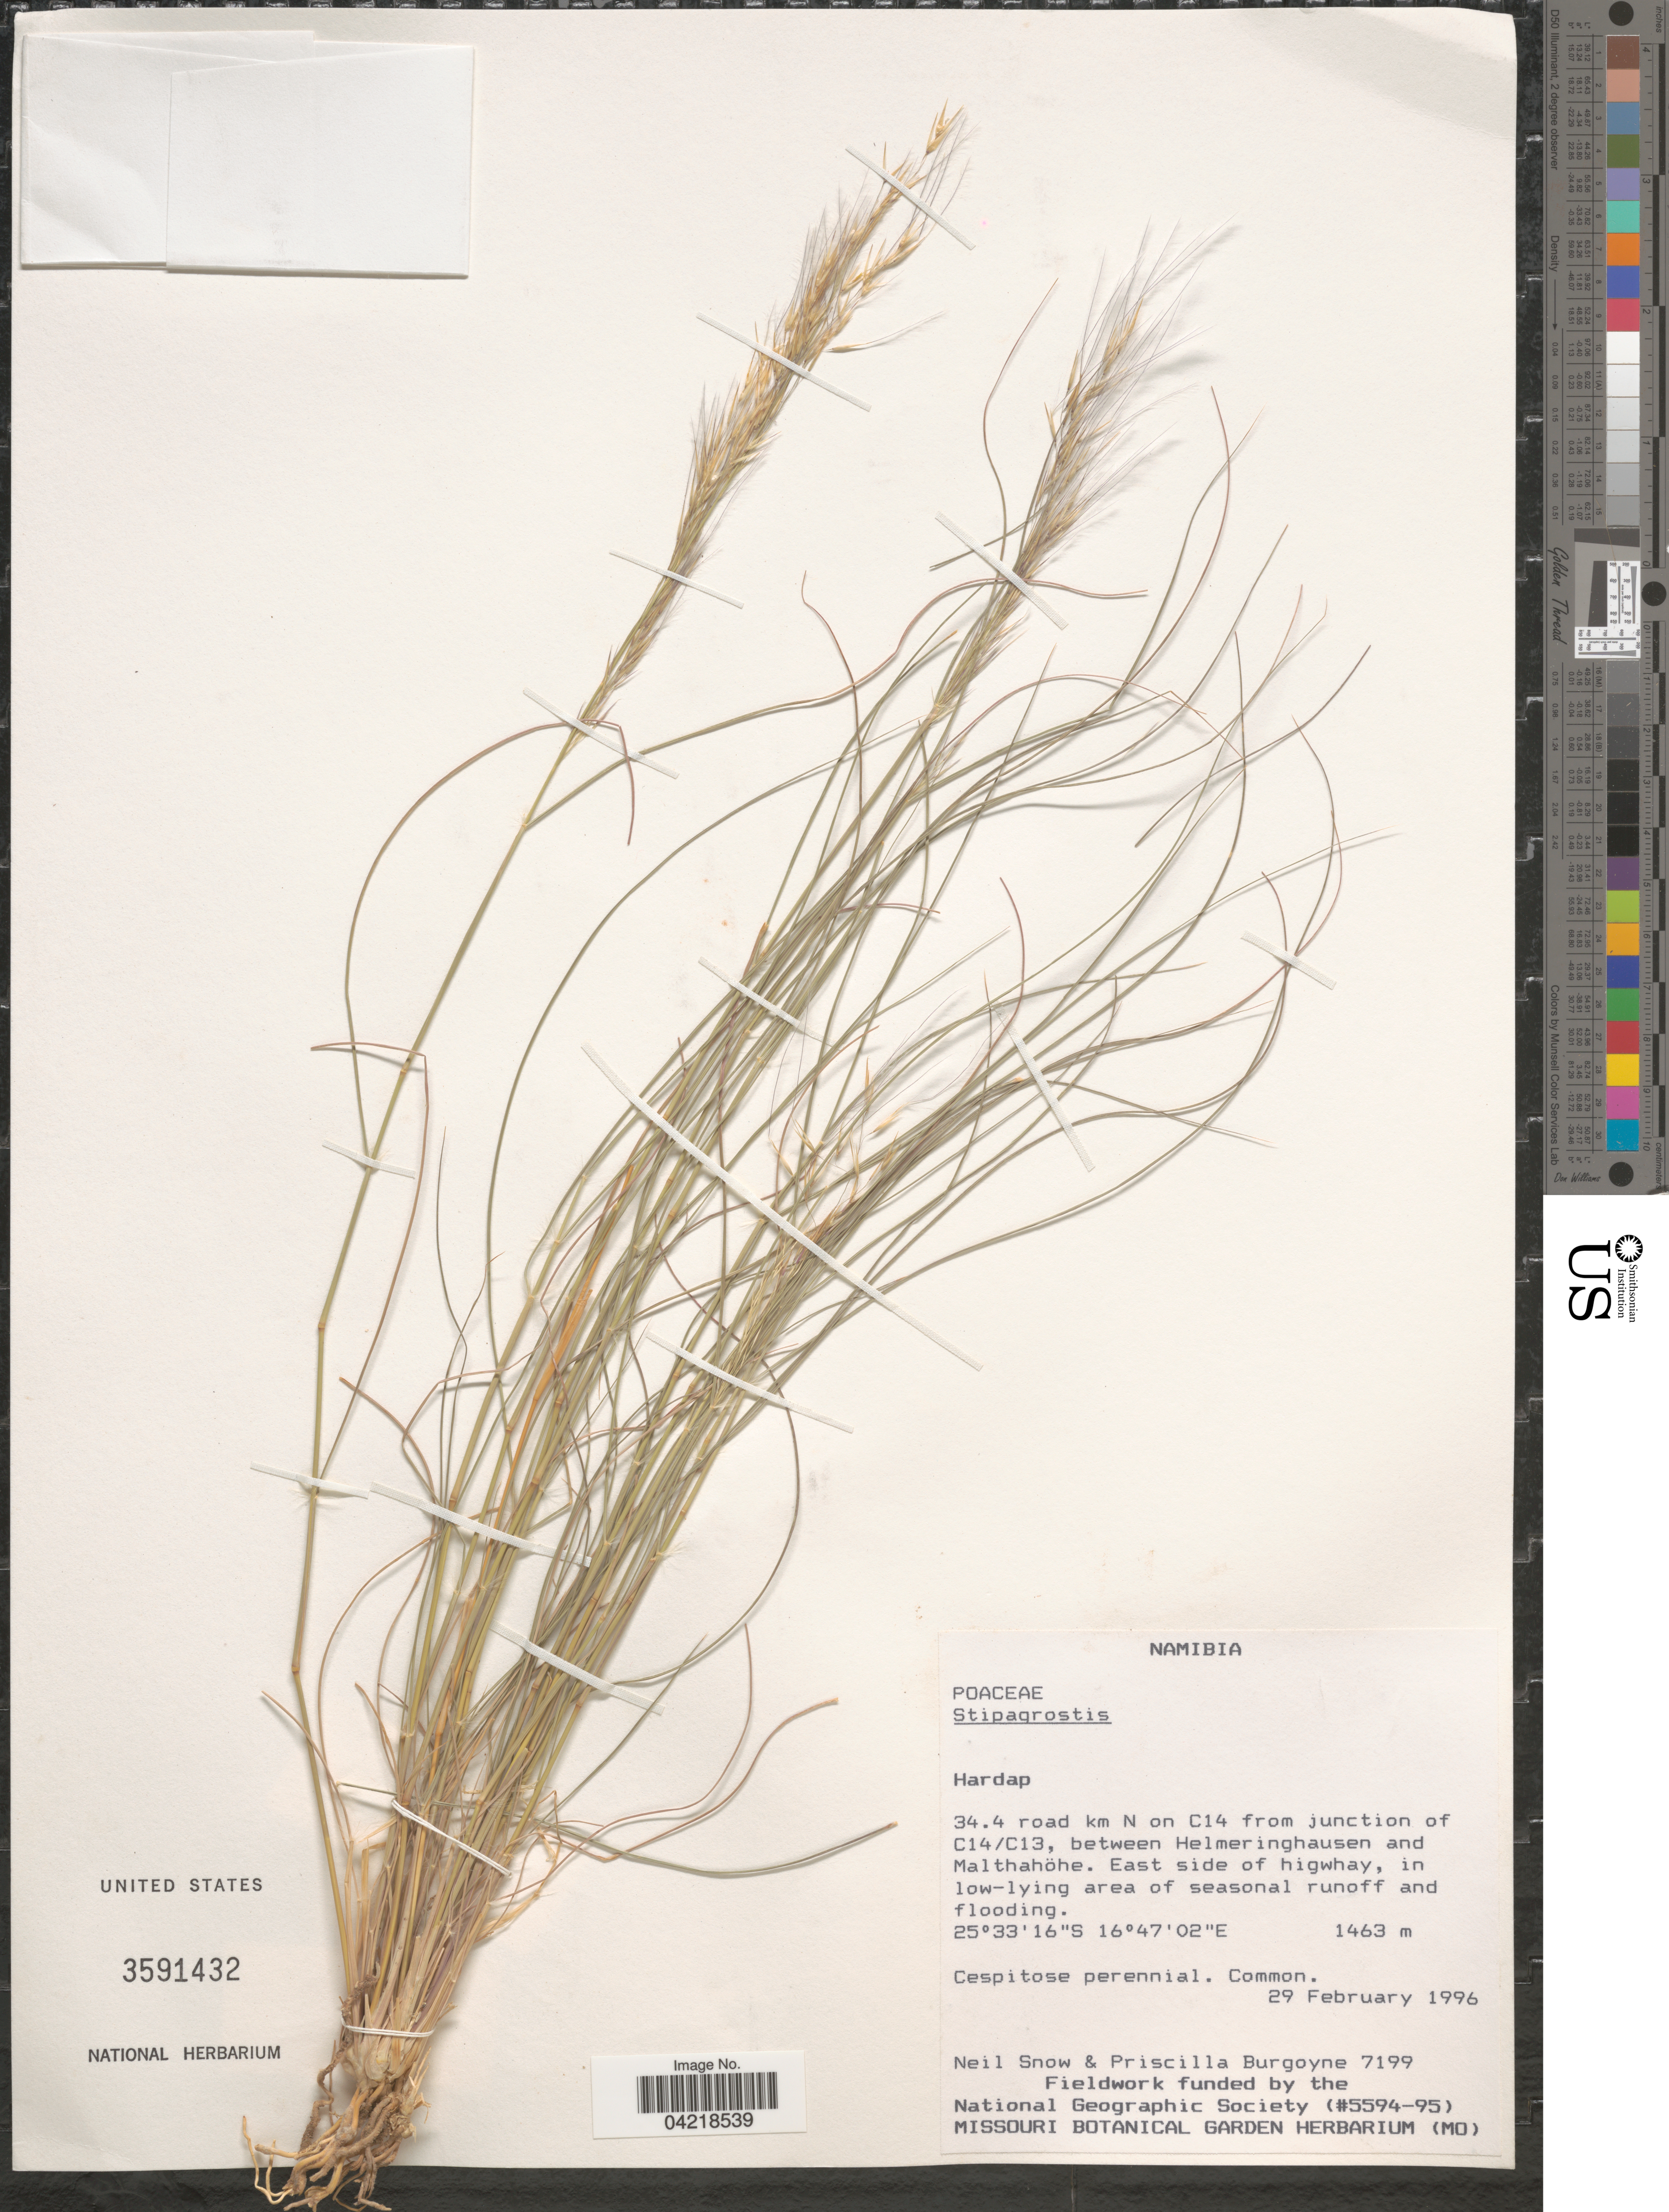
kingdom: Plantae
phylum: Tracheophyta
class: Liliopsida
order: Poales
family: Poaceae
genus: Stipagrostis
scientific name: Stipagrostis sp.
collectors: N. Snow & P. M. Burgoyne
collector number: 7199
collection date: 1996-02-29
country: Namibia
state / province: Hardap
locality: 34.4 road km N on C14 from junction of C14/C13, between Helmeringhausen and Malthahöhe. East side of higwhay, in low-lying area of seasonal runoff and flooding.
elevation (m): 1463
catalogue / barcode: US 3591432